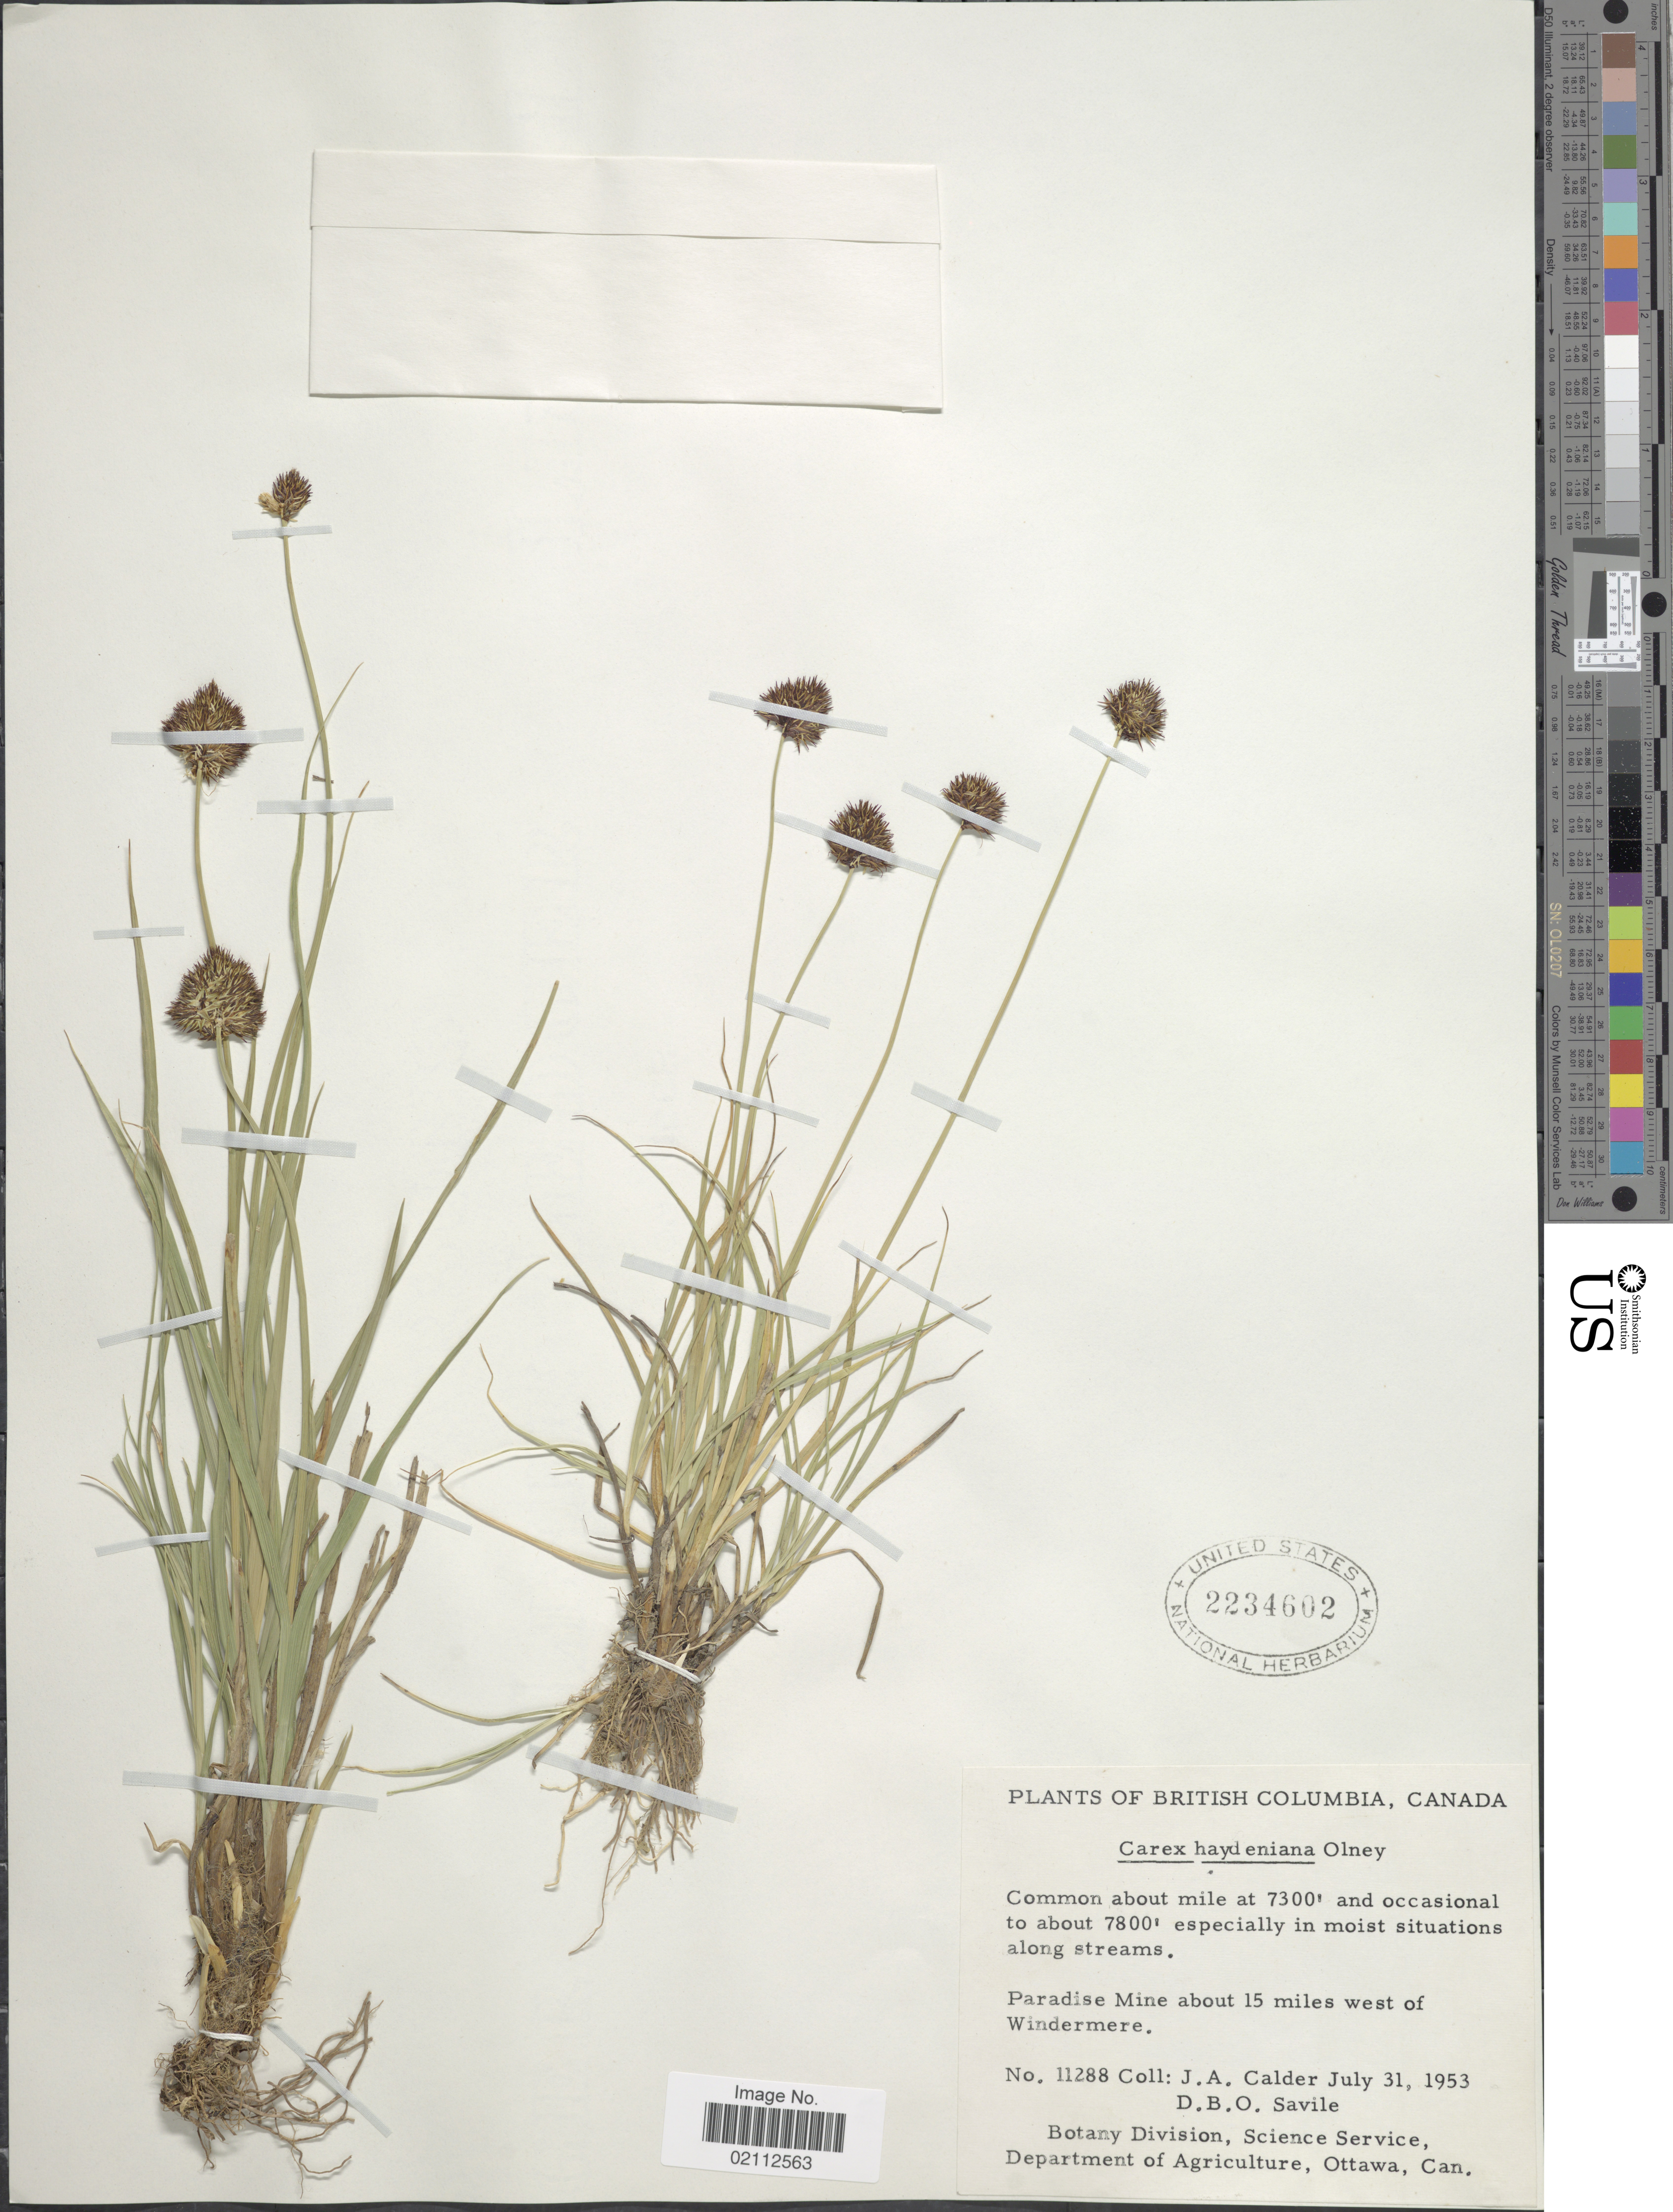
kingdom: Plantae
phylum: Tracheophyta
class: Liliopsida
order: Poales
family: Cyperaceae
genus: Carex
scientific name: Carex haydeniana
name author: Olney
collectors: J. A. Calder & D. Savile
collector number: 11288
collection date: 1953-07-31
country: Canada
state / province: British Columbia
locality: Common about mile and occasional to especially in moist situations along streams, Paradise Mine about 15 miles west of Windermere.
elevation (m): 2225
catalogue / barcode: US 2234602